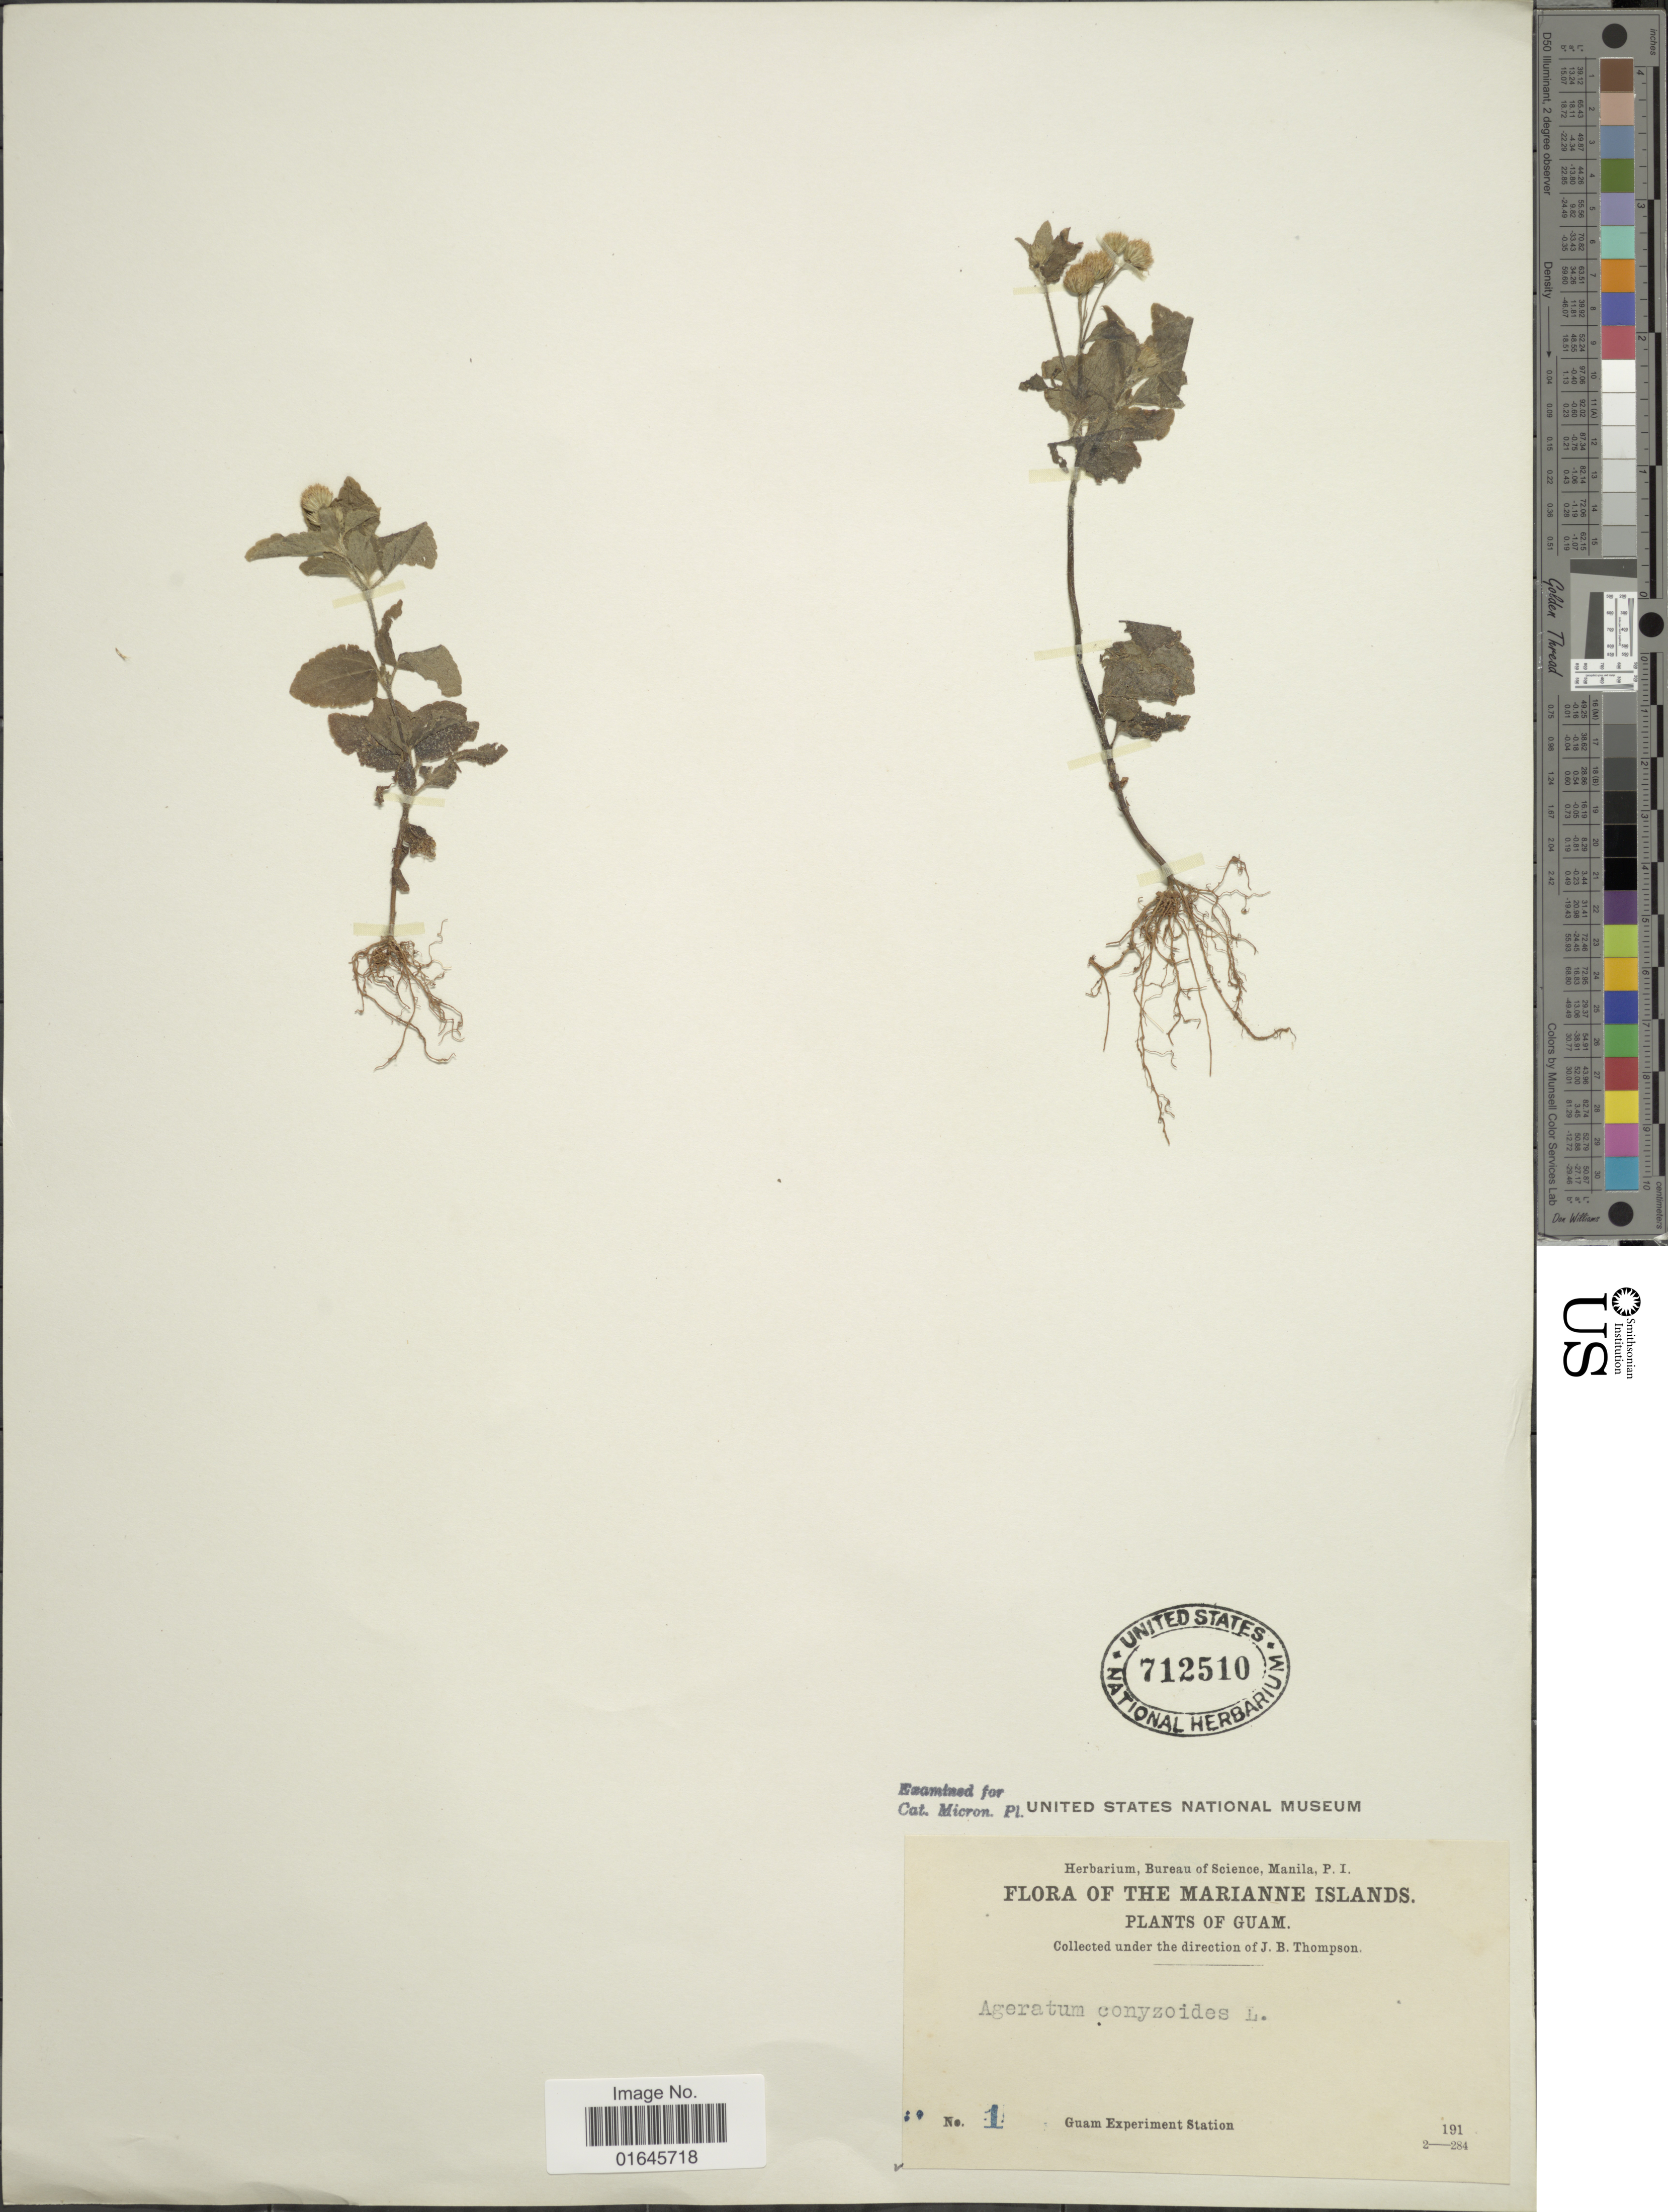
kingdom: Plantae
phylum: Tracheophyta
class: Magnoliopsida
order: Asterales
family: Asteraceae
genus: Ageratum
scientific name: Ageratum conyzoides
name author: L.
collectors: J. B. Thompson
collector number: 1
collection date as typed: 191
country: Guam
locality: The Marianne Islands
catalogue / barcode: US 712510